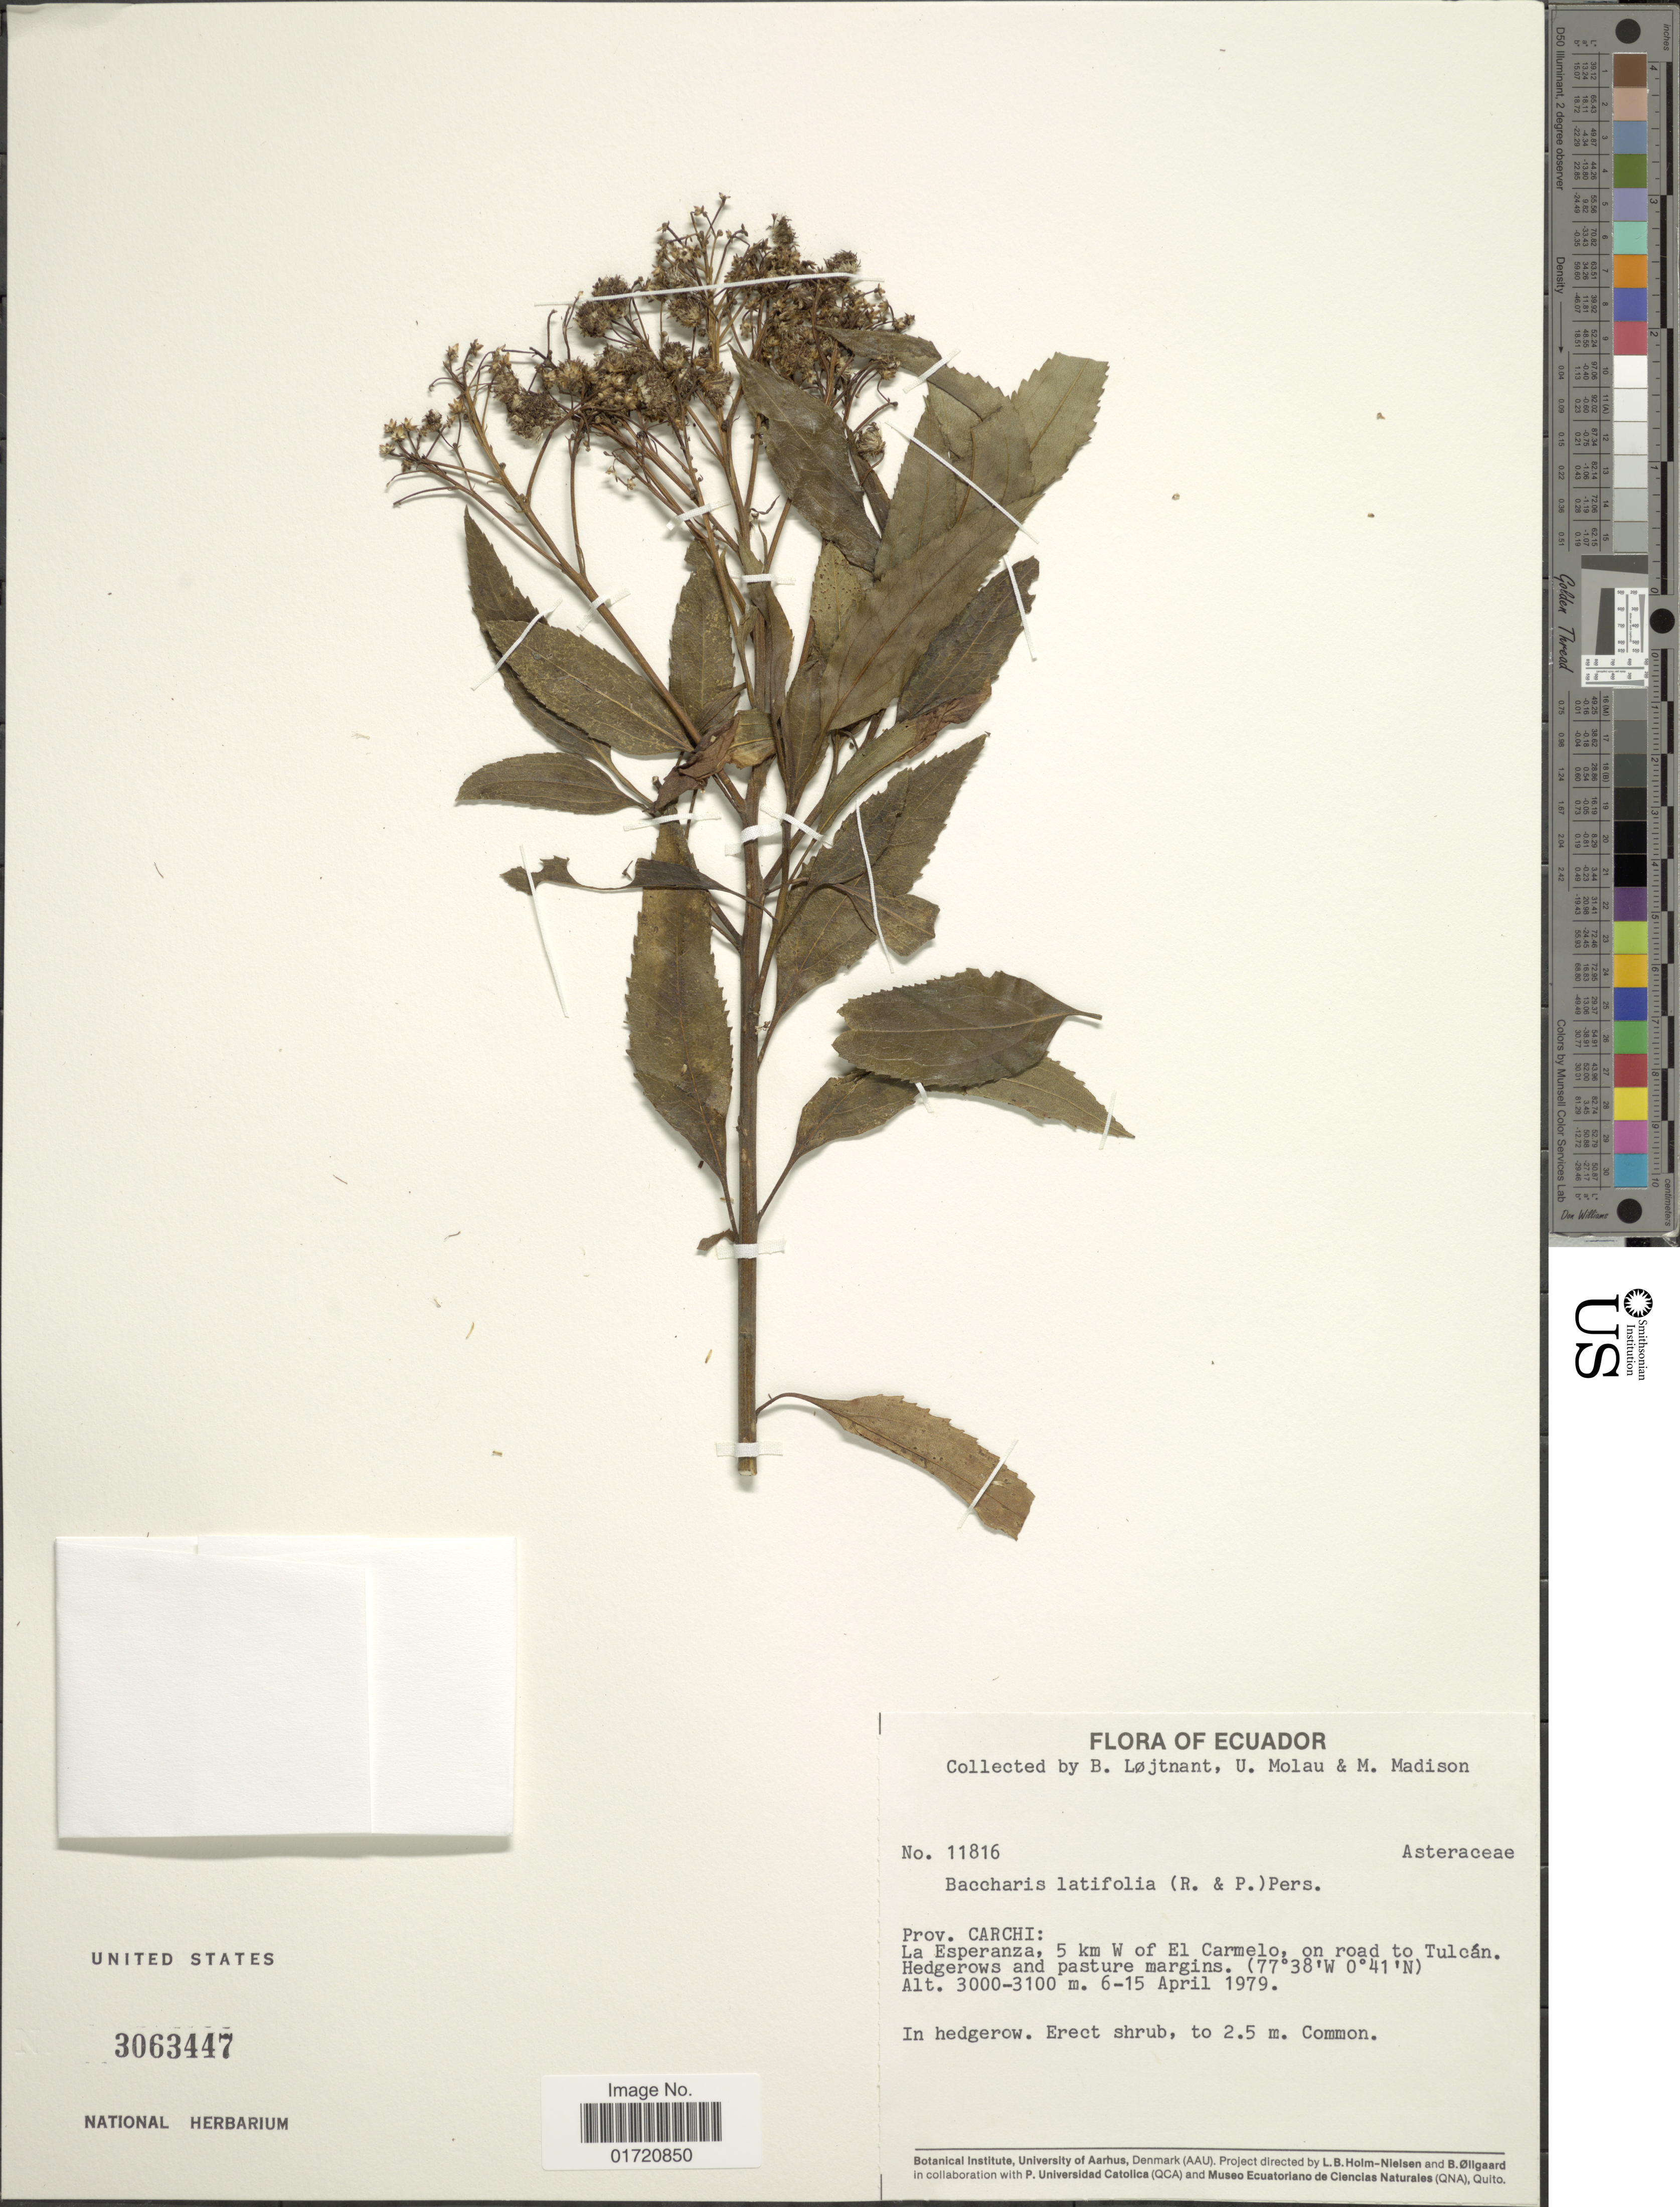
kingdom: Plantae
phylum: Tracheophyta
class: Magnoliopsida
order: Asterales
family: Asteraceae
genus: Baccharis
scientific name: Baccharis latifolia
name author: (Ruiz & Pav.) Pers.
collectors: B. Löjtnant, U. Molau & M. T. Madison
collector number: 11816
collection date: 1979-04-06/1979-04-15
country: Ecuador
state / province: Carchi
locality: La Esperanza, 5 km W of El Carmelo, on road to Tulcan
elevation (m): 3000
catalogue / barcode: US 3063447